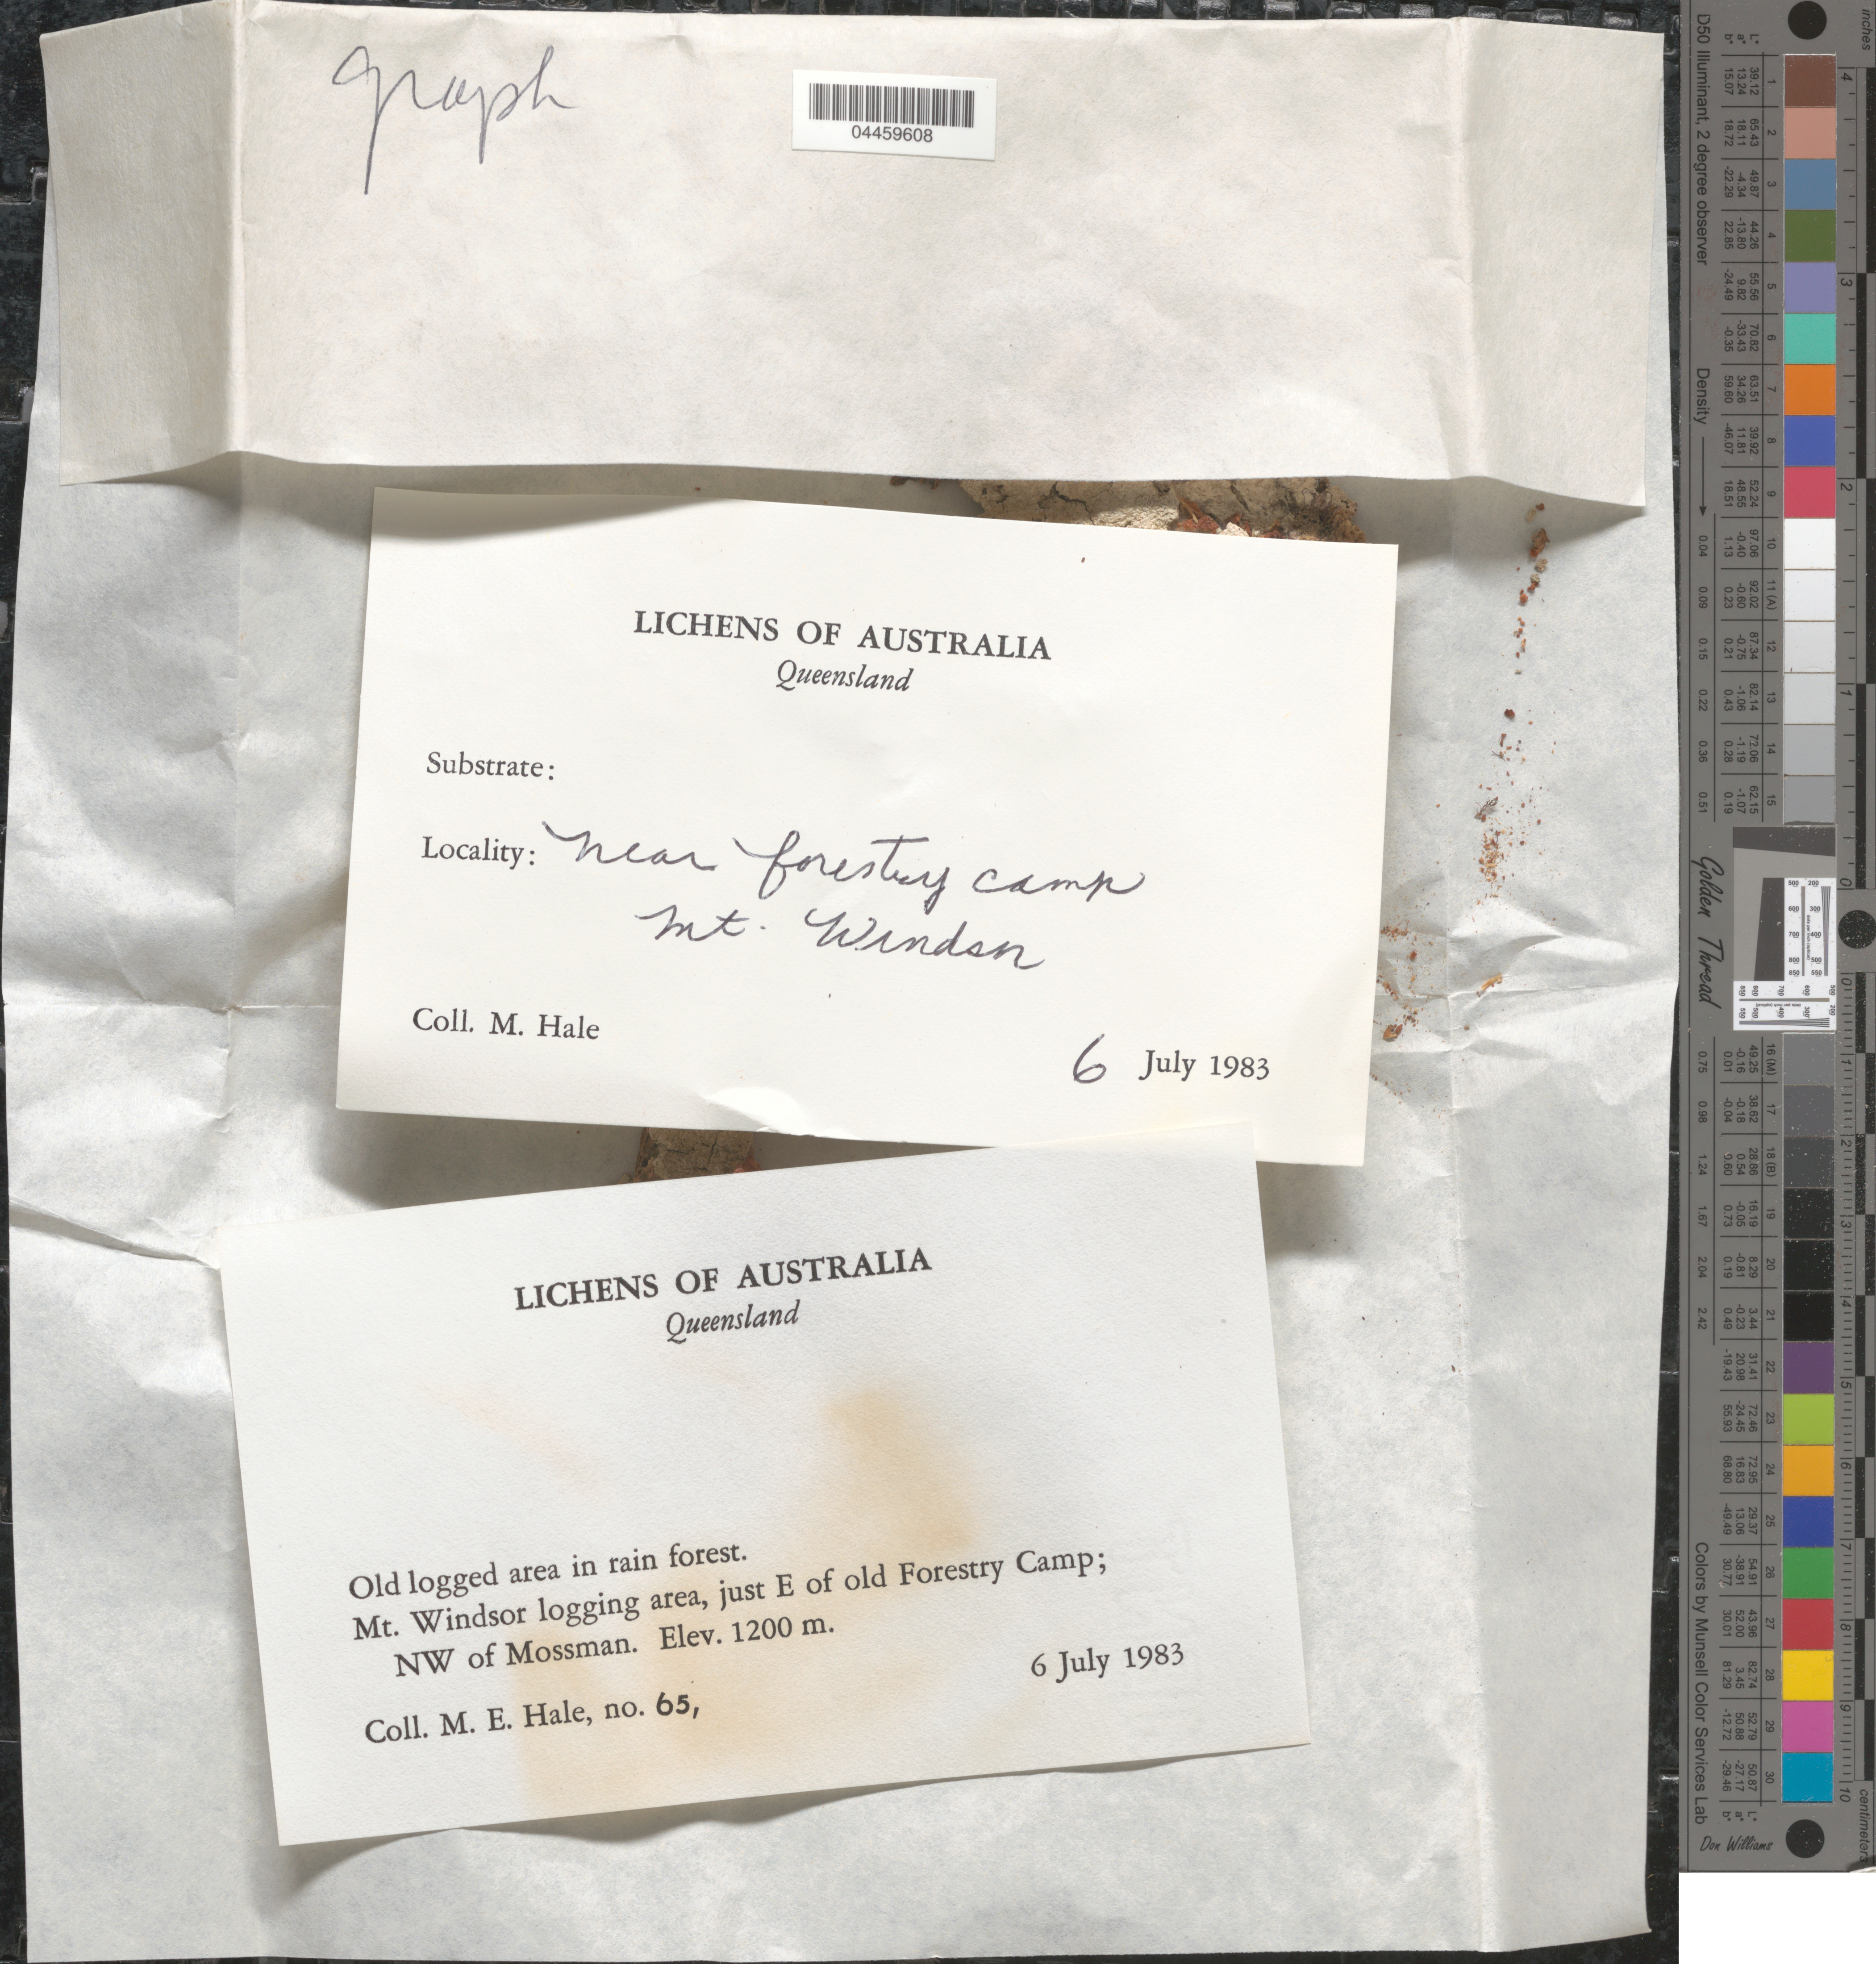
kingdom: Fungi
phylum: Ascomycota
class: Lecanoromycetes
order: Ostropales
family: Graphidaceae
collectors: M. Hale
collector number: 65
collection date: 1983-07-06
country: Australia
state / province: Queensland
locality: Mt. Windsor logging area, just E of Old Forestry Camp; NW of Mossman.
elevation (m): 1200